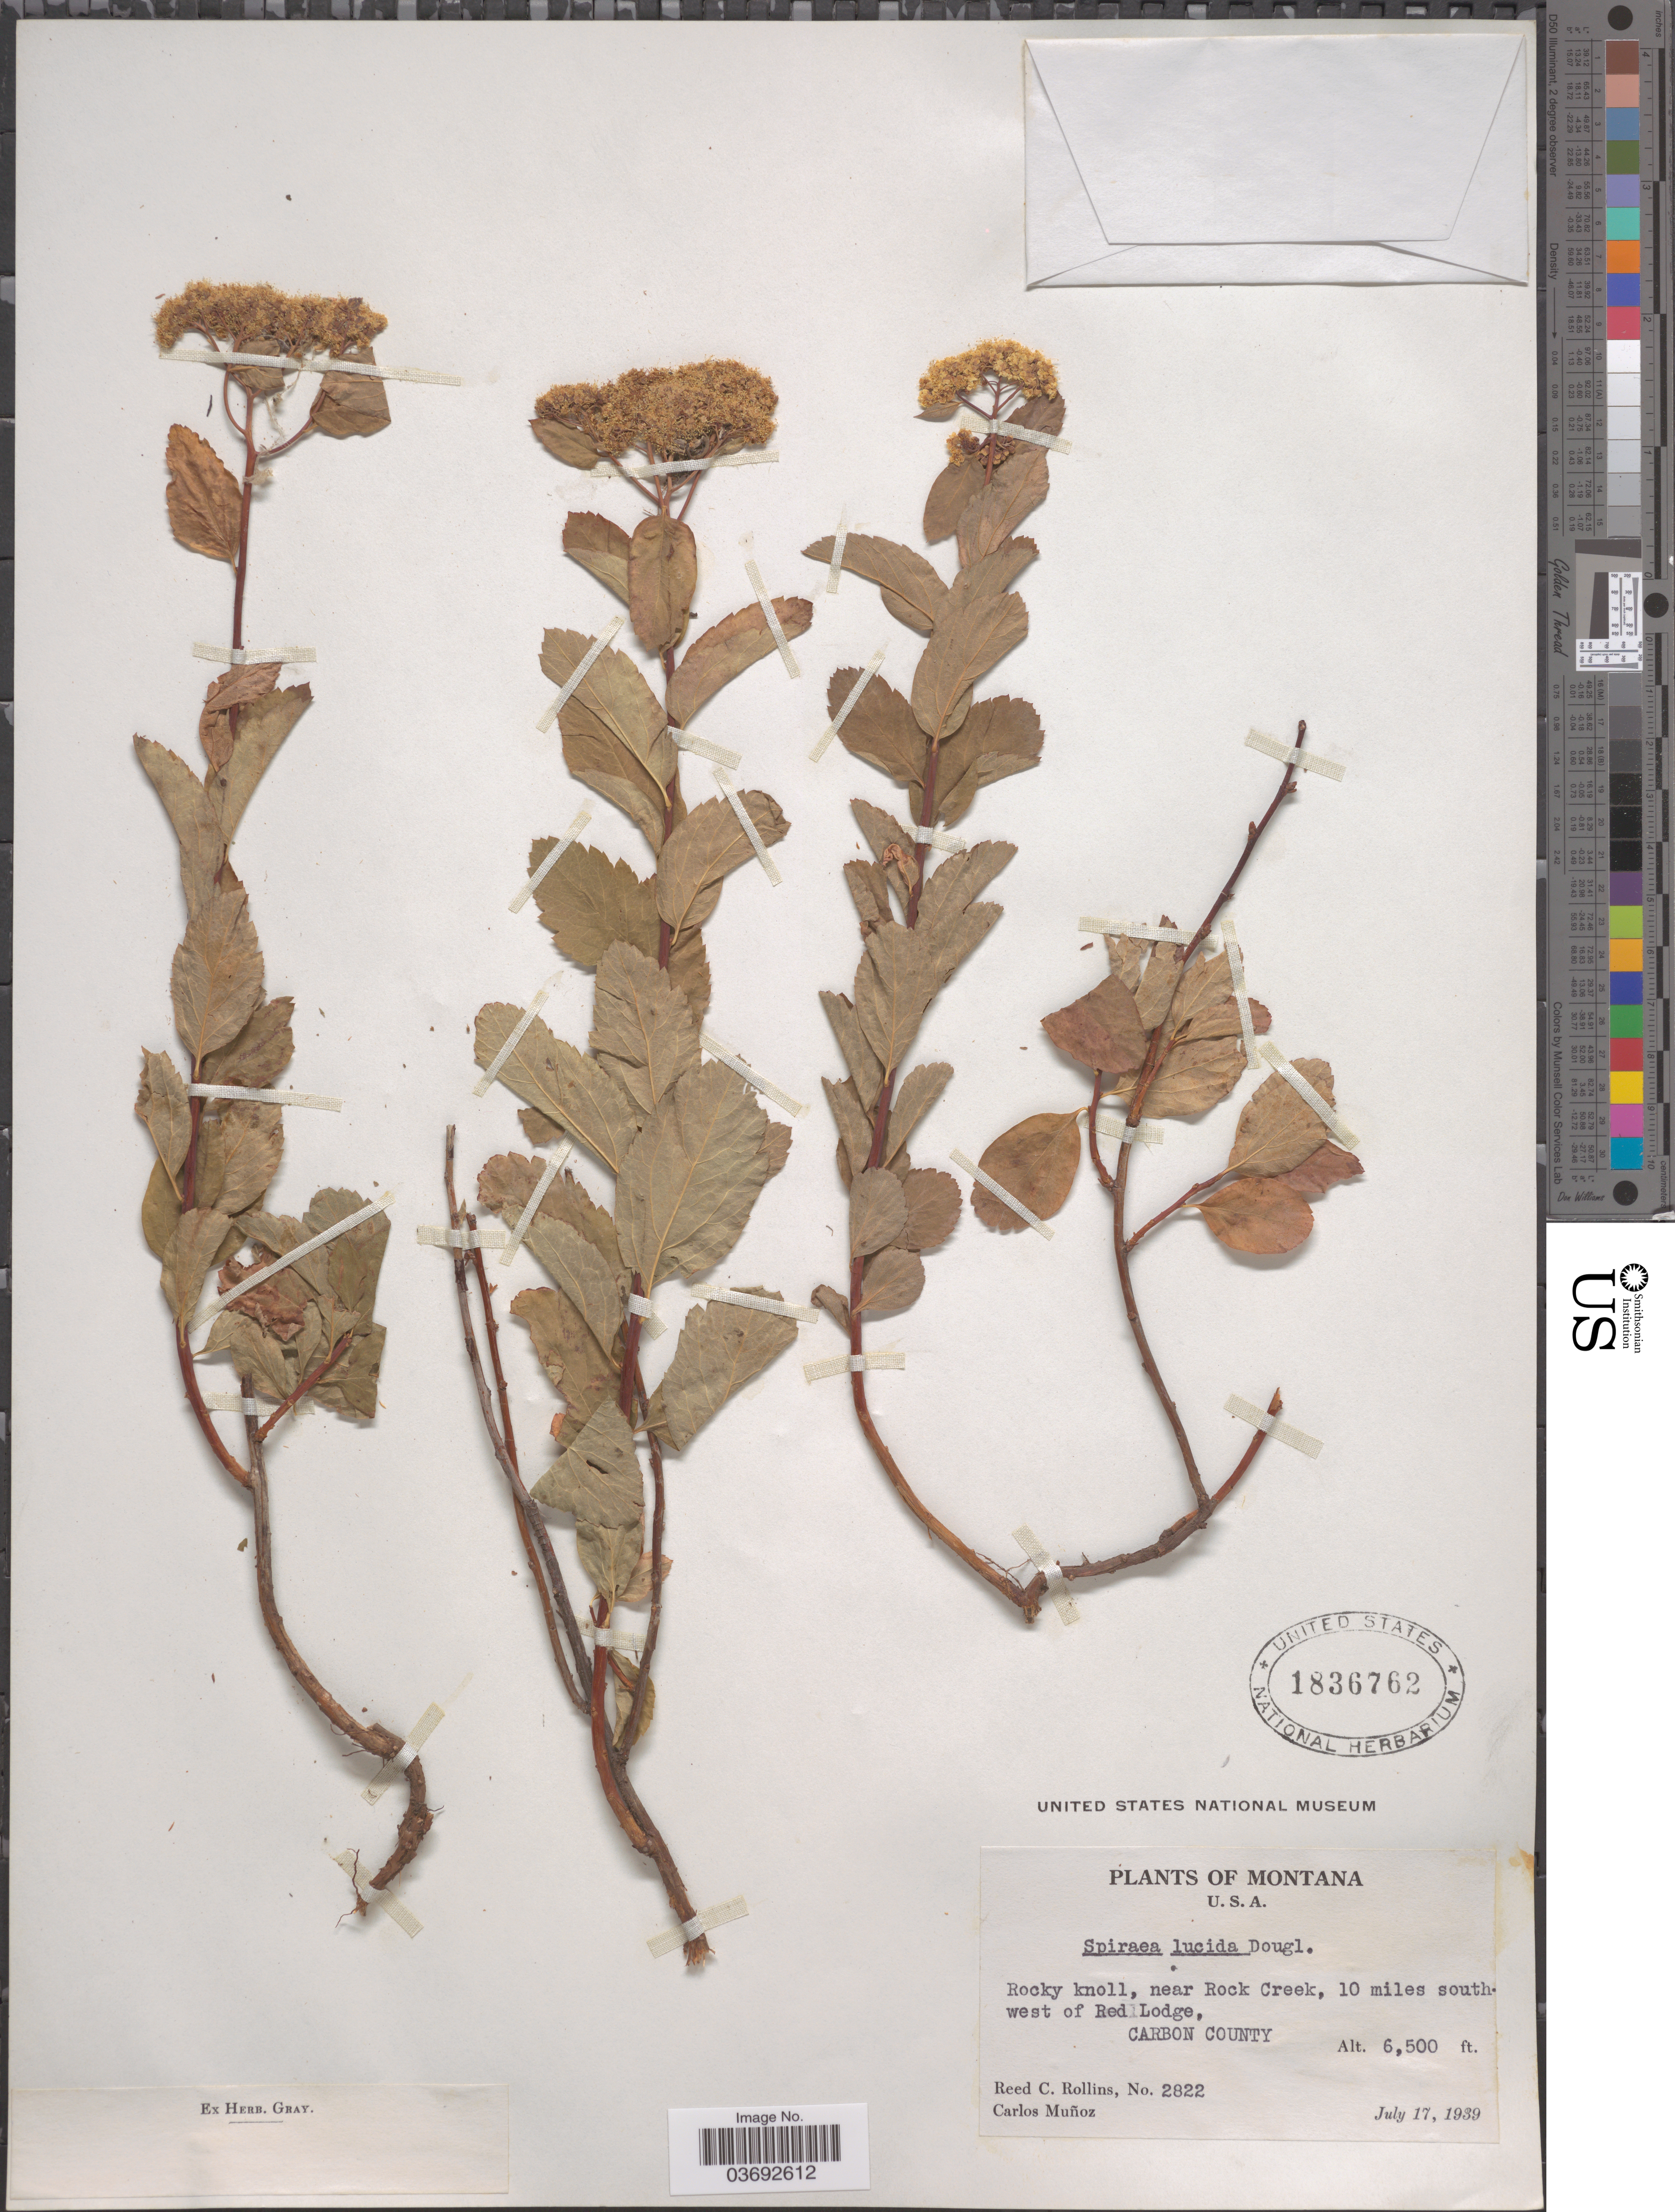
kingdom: Plantae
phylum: Tracheophyta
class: Magnoliopsida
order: Rosales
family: Rosaceae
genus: Spiraea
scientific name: Spiraea lucida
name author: Douglas ex Greene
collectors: R. C. Rollins & C. Muñoz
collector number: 2822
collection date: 1939-07-17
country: United States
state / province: Montana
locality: Near Rock Creek, 10 miles southwest of Red Lodge, Carbon County.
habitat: rocky knoll near creek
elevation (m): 1981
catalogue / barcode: US 1836762